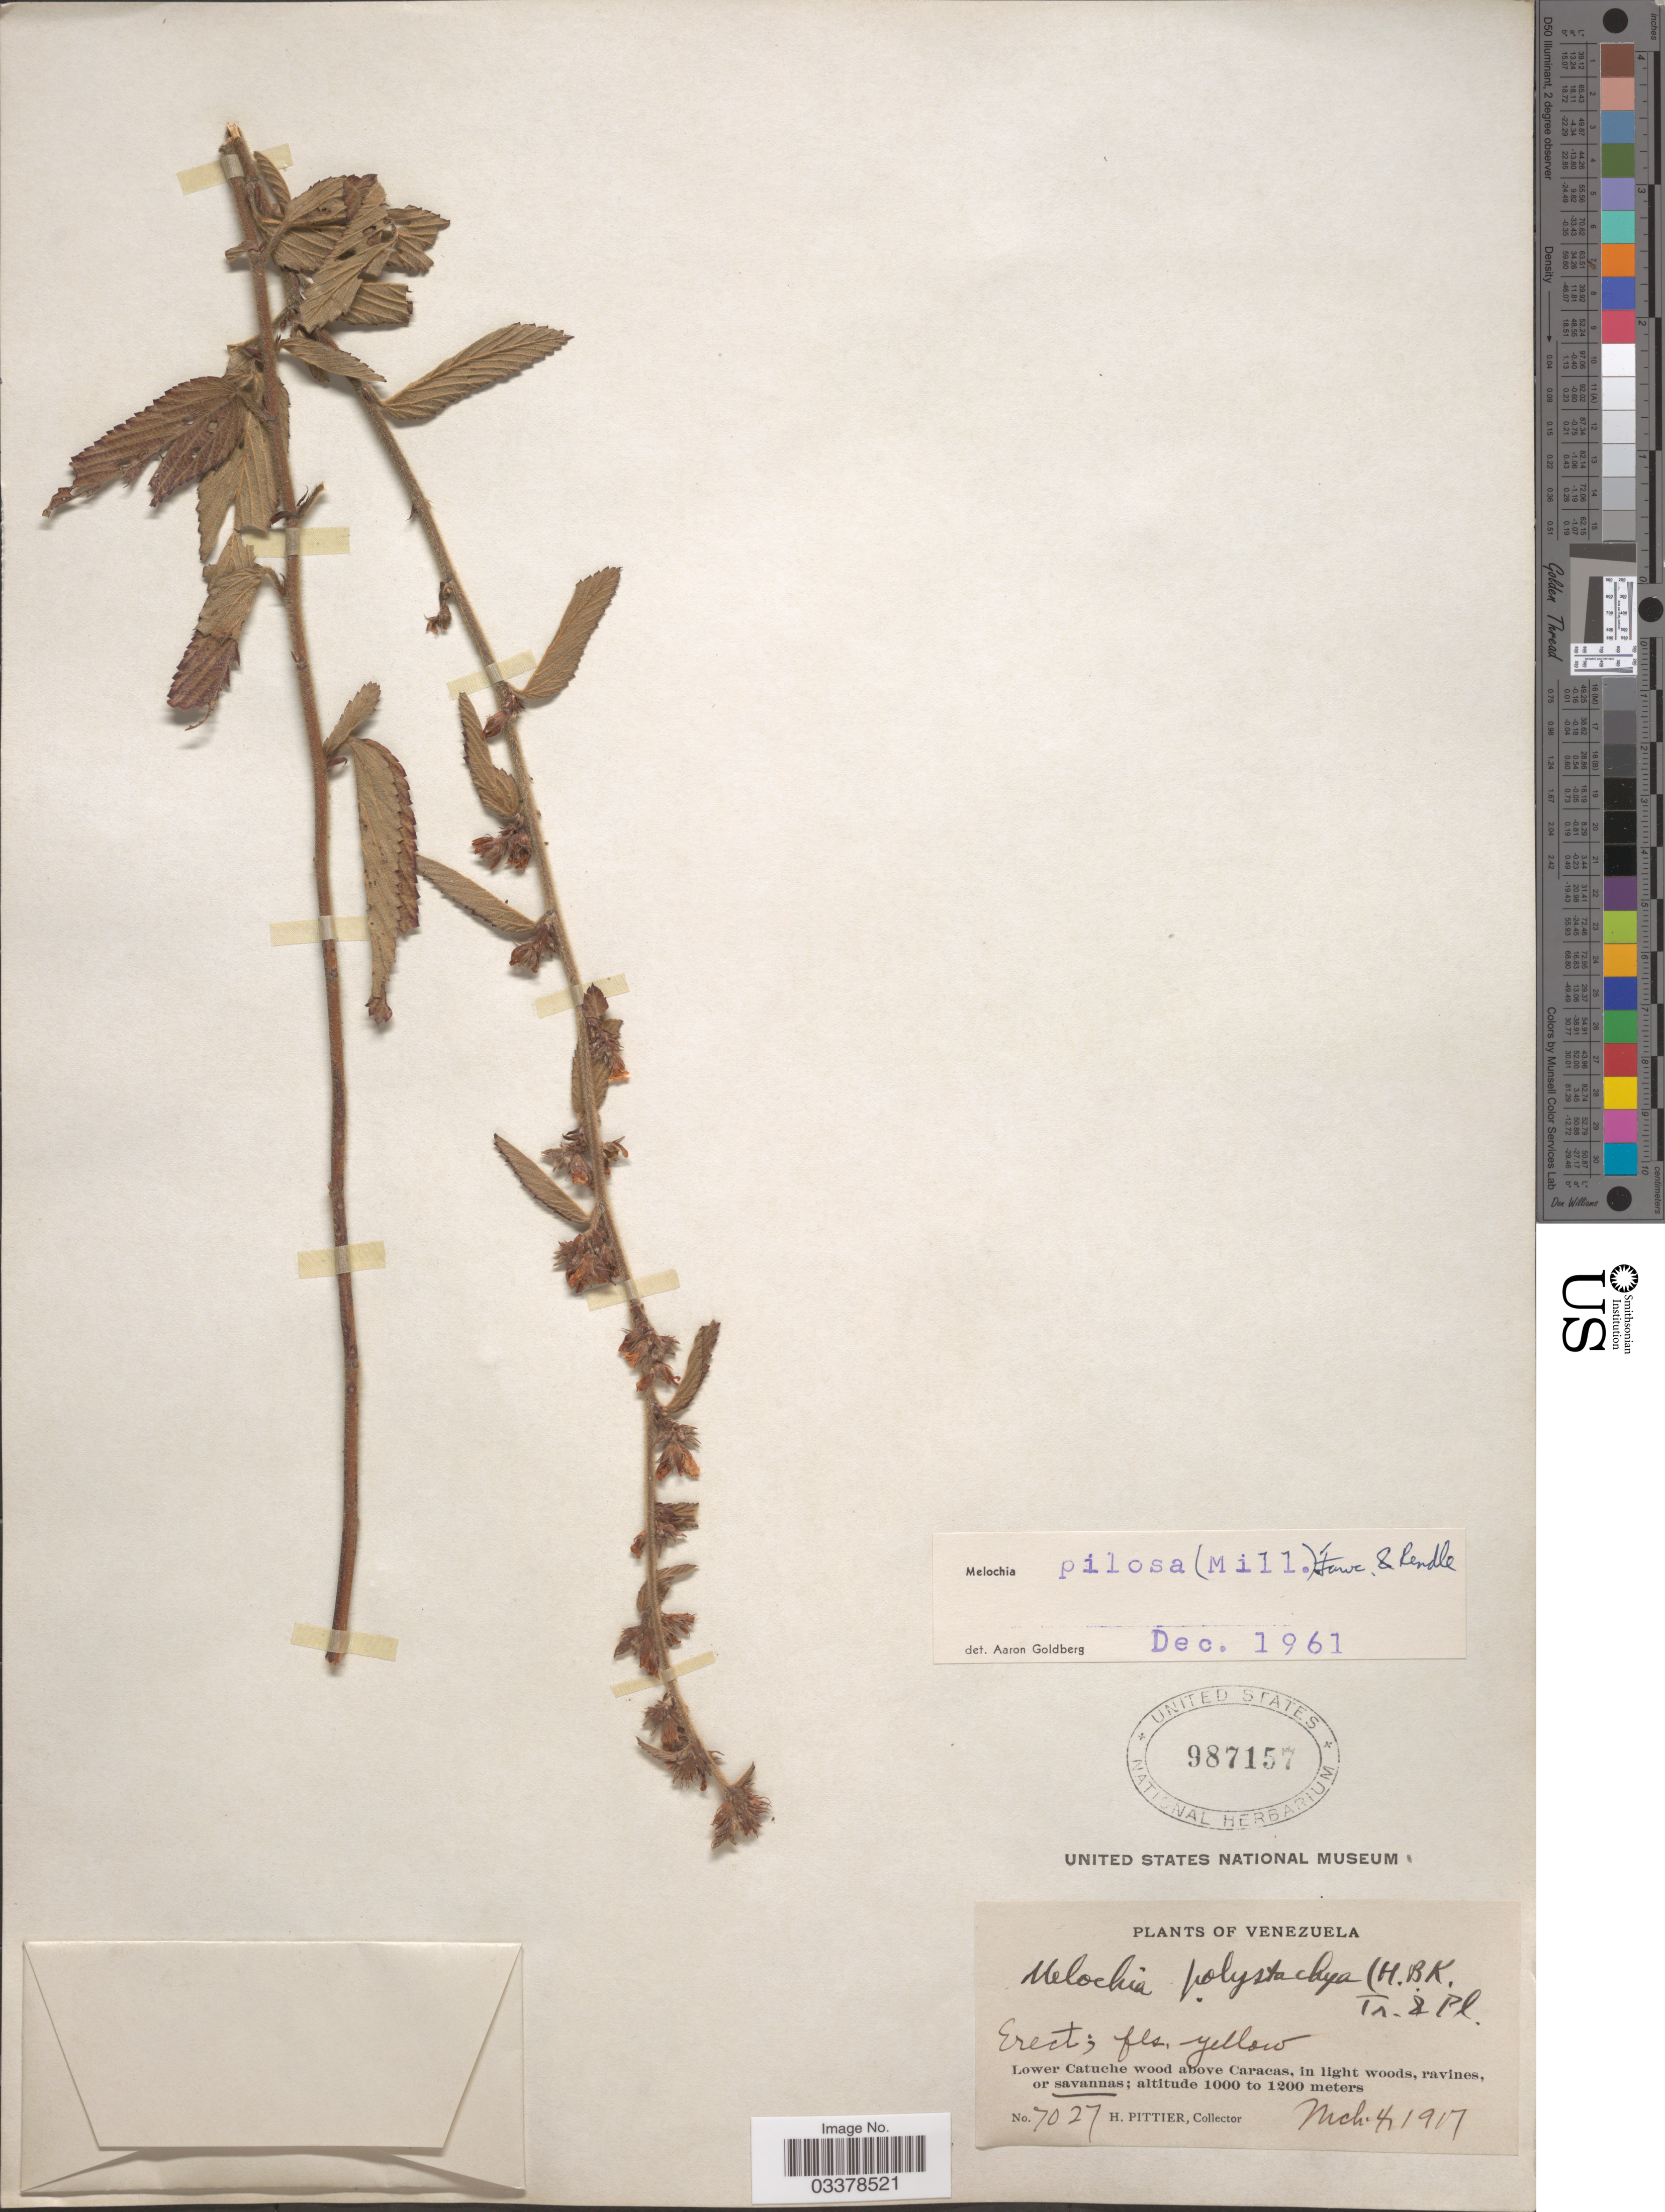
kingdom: Plantae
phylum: Tracheophyta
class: Magnoliopsida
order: Malvales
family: Malvaceae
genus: Melochia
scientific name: Melochia pilosa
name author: (Mill.) Fawc. & Rendle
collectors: H. F. Pittier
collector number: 7027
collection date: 1917-03-04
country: Venezuela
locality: Lower Catuche wood above Caracas.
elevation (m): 1000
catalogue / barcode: US 987157